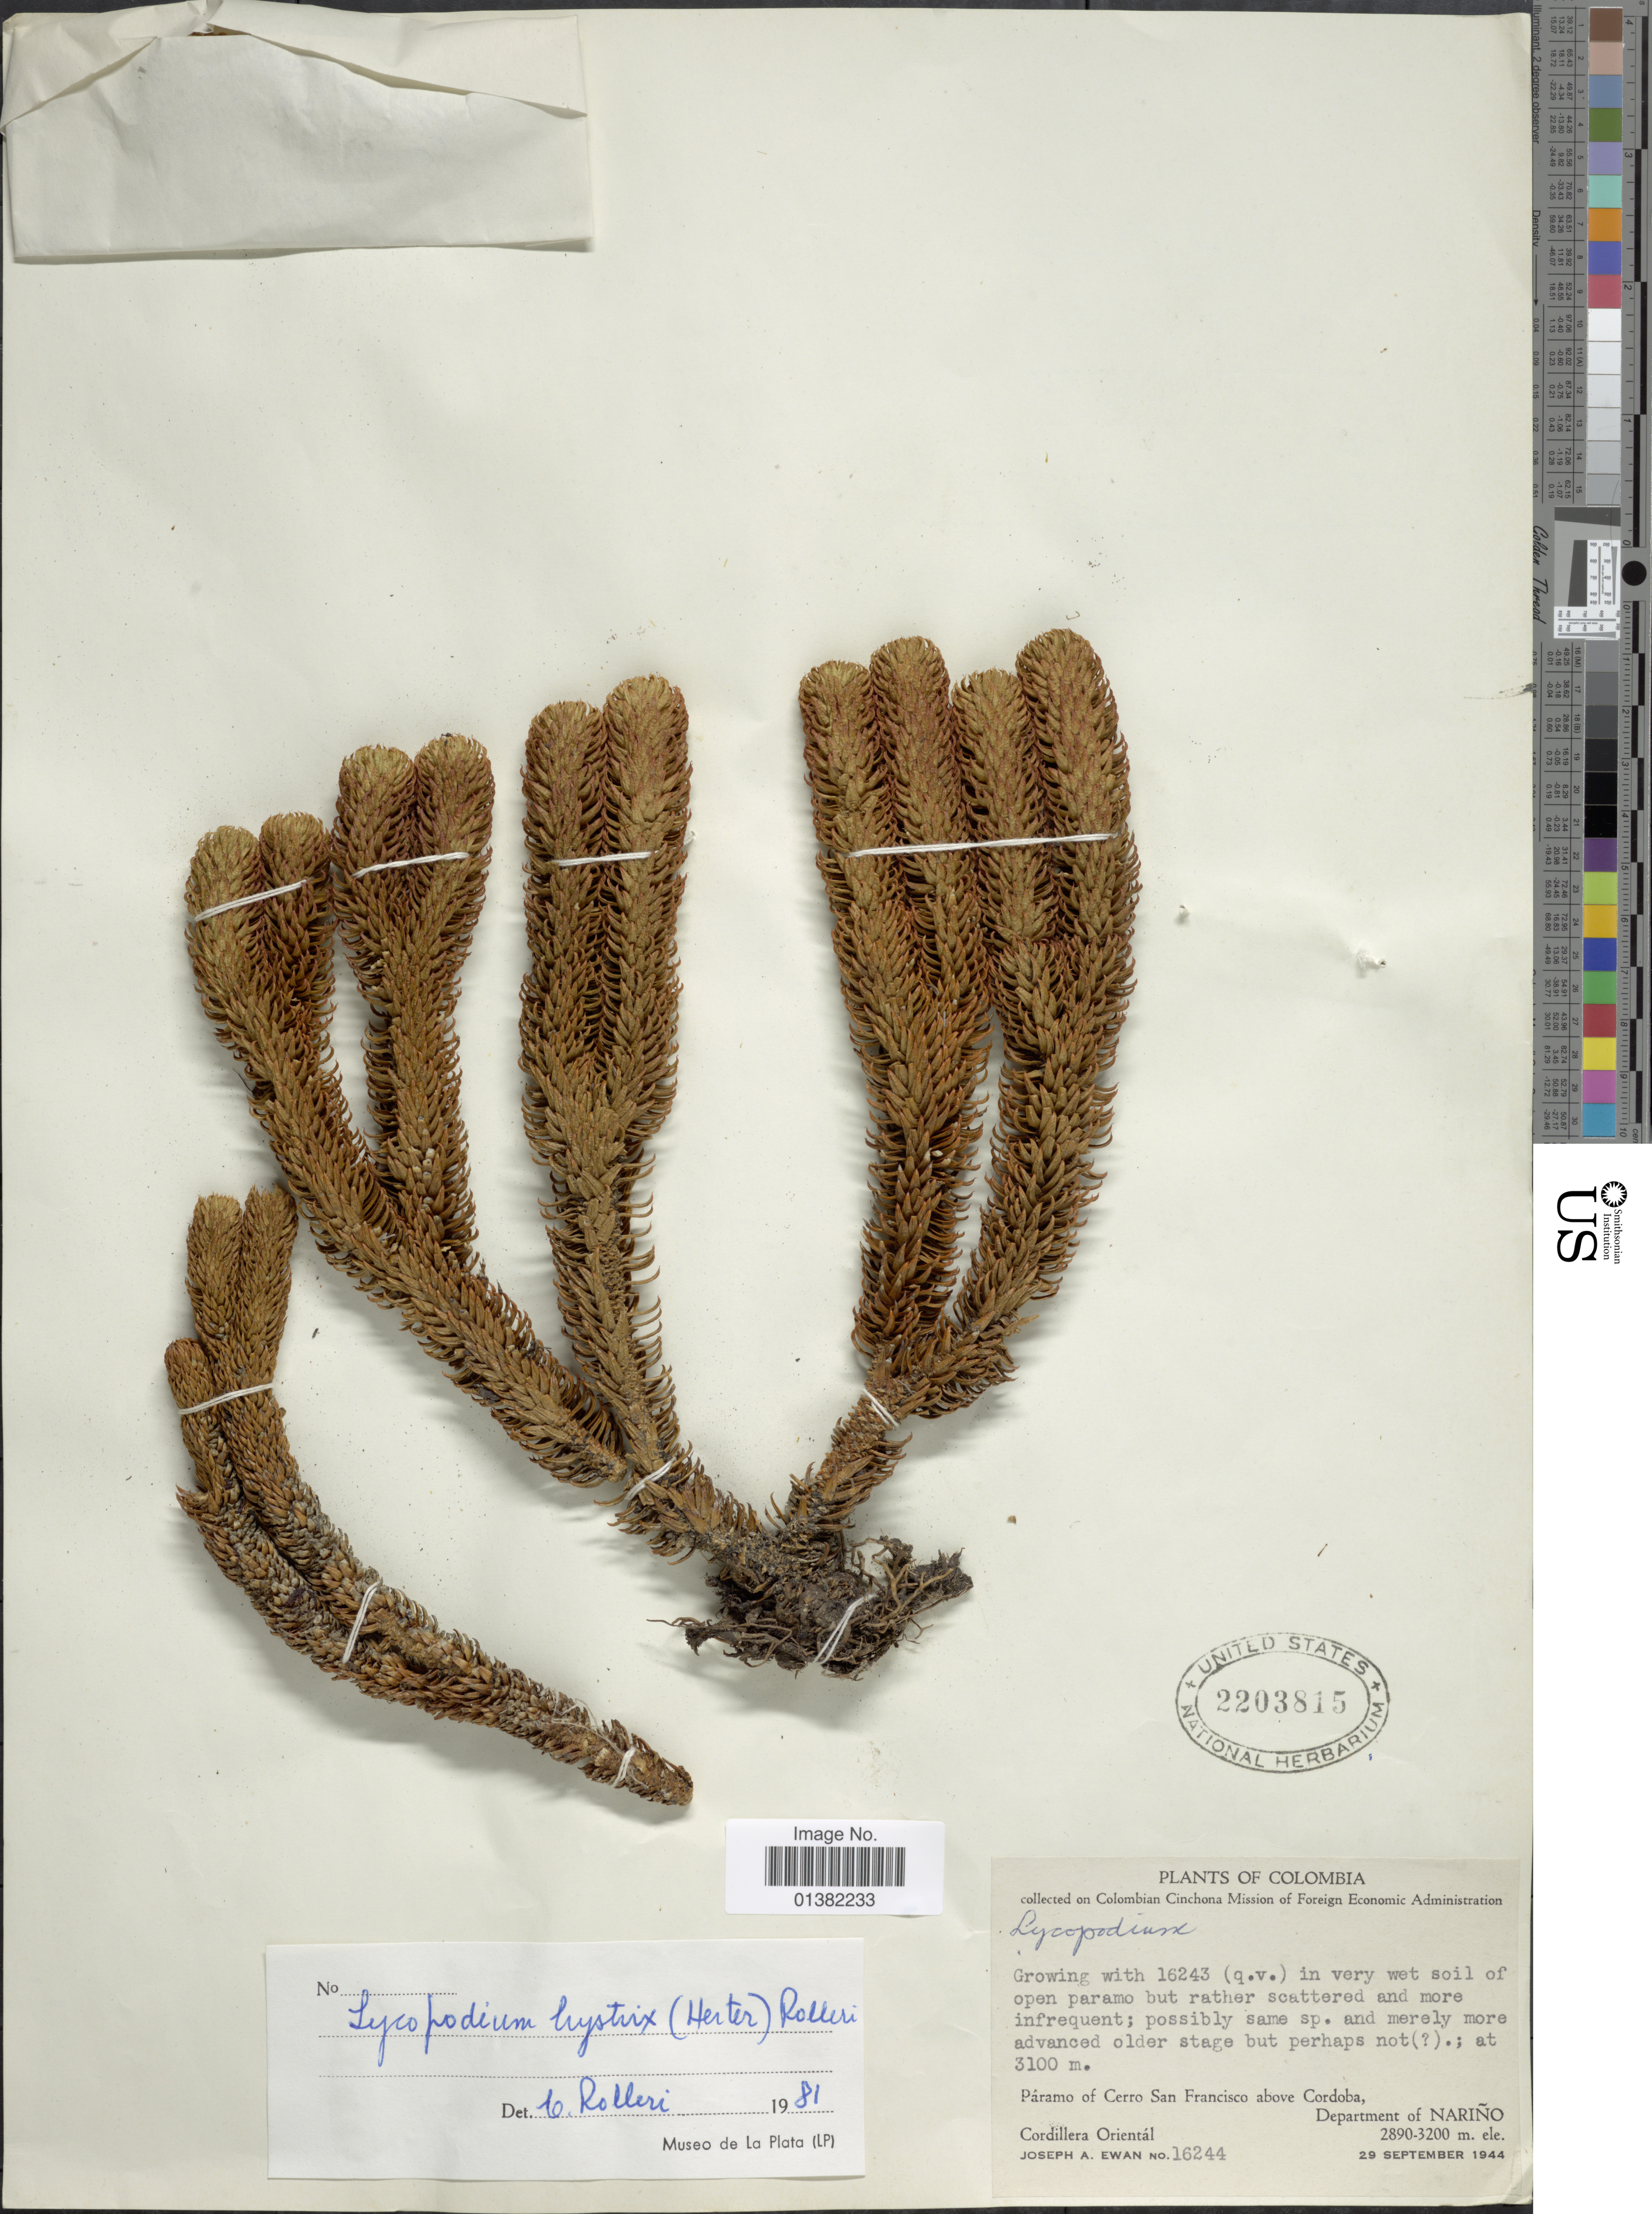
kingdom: Plantae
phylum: Tracheophyta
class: Lycopodiopsida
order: Lycopodiales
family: Lycopodiaceae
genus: Phlegmariurus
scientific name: Phlegmariurus hystrix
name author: (Herter) B. Øllg.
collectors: J. A. Ewan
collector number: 16244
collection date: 1944-09-29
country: Colombia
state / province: Nariño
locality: Páramo of Cerro San Francisco above Cordoba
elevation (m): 2890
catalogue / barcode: US 2203815